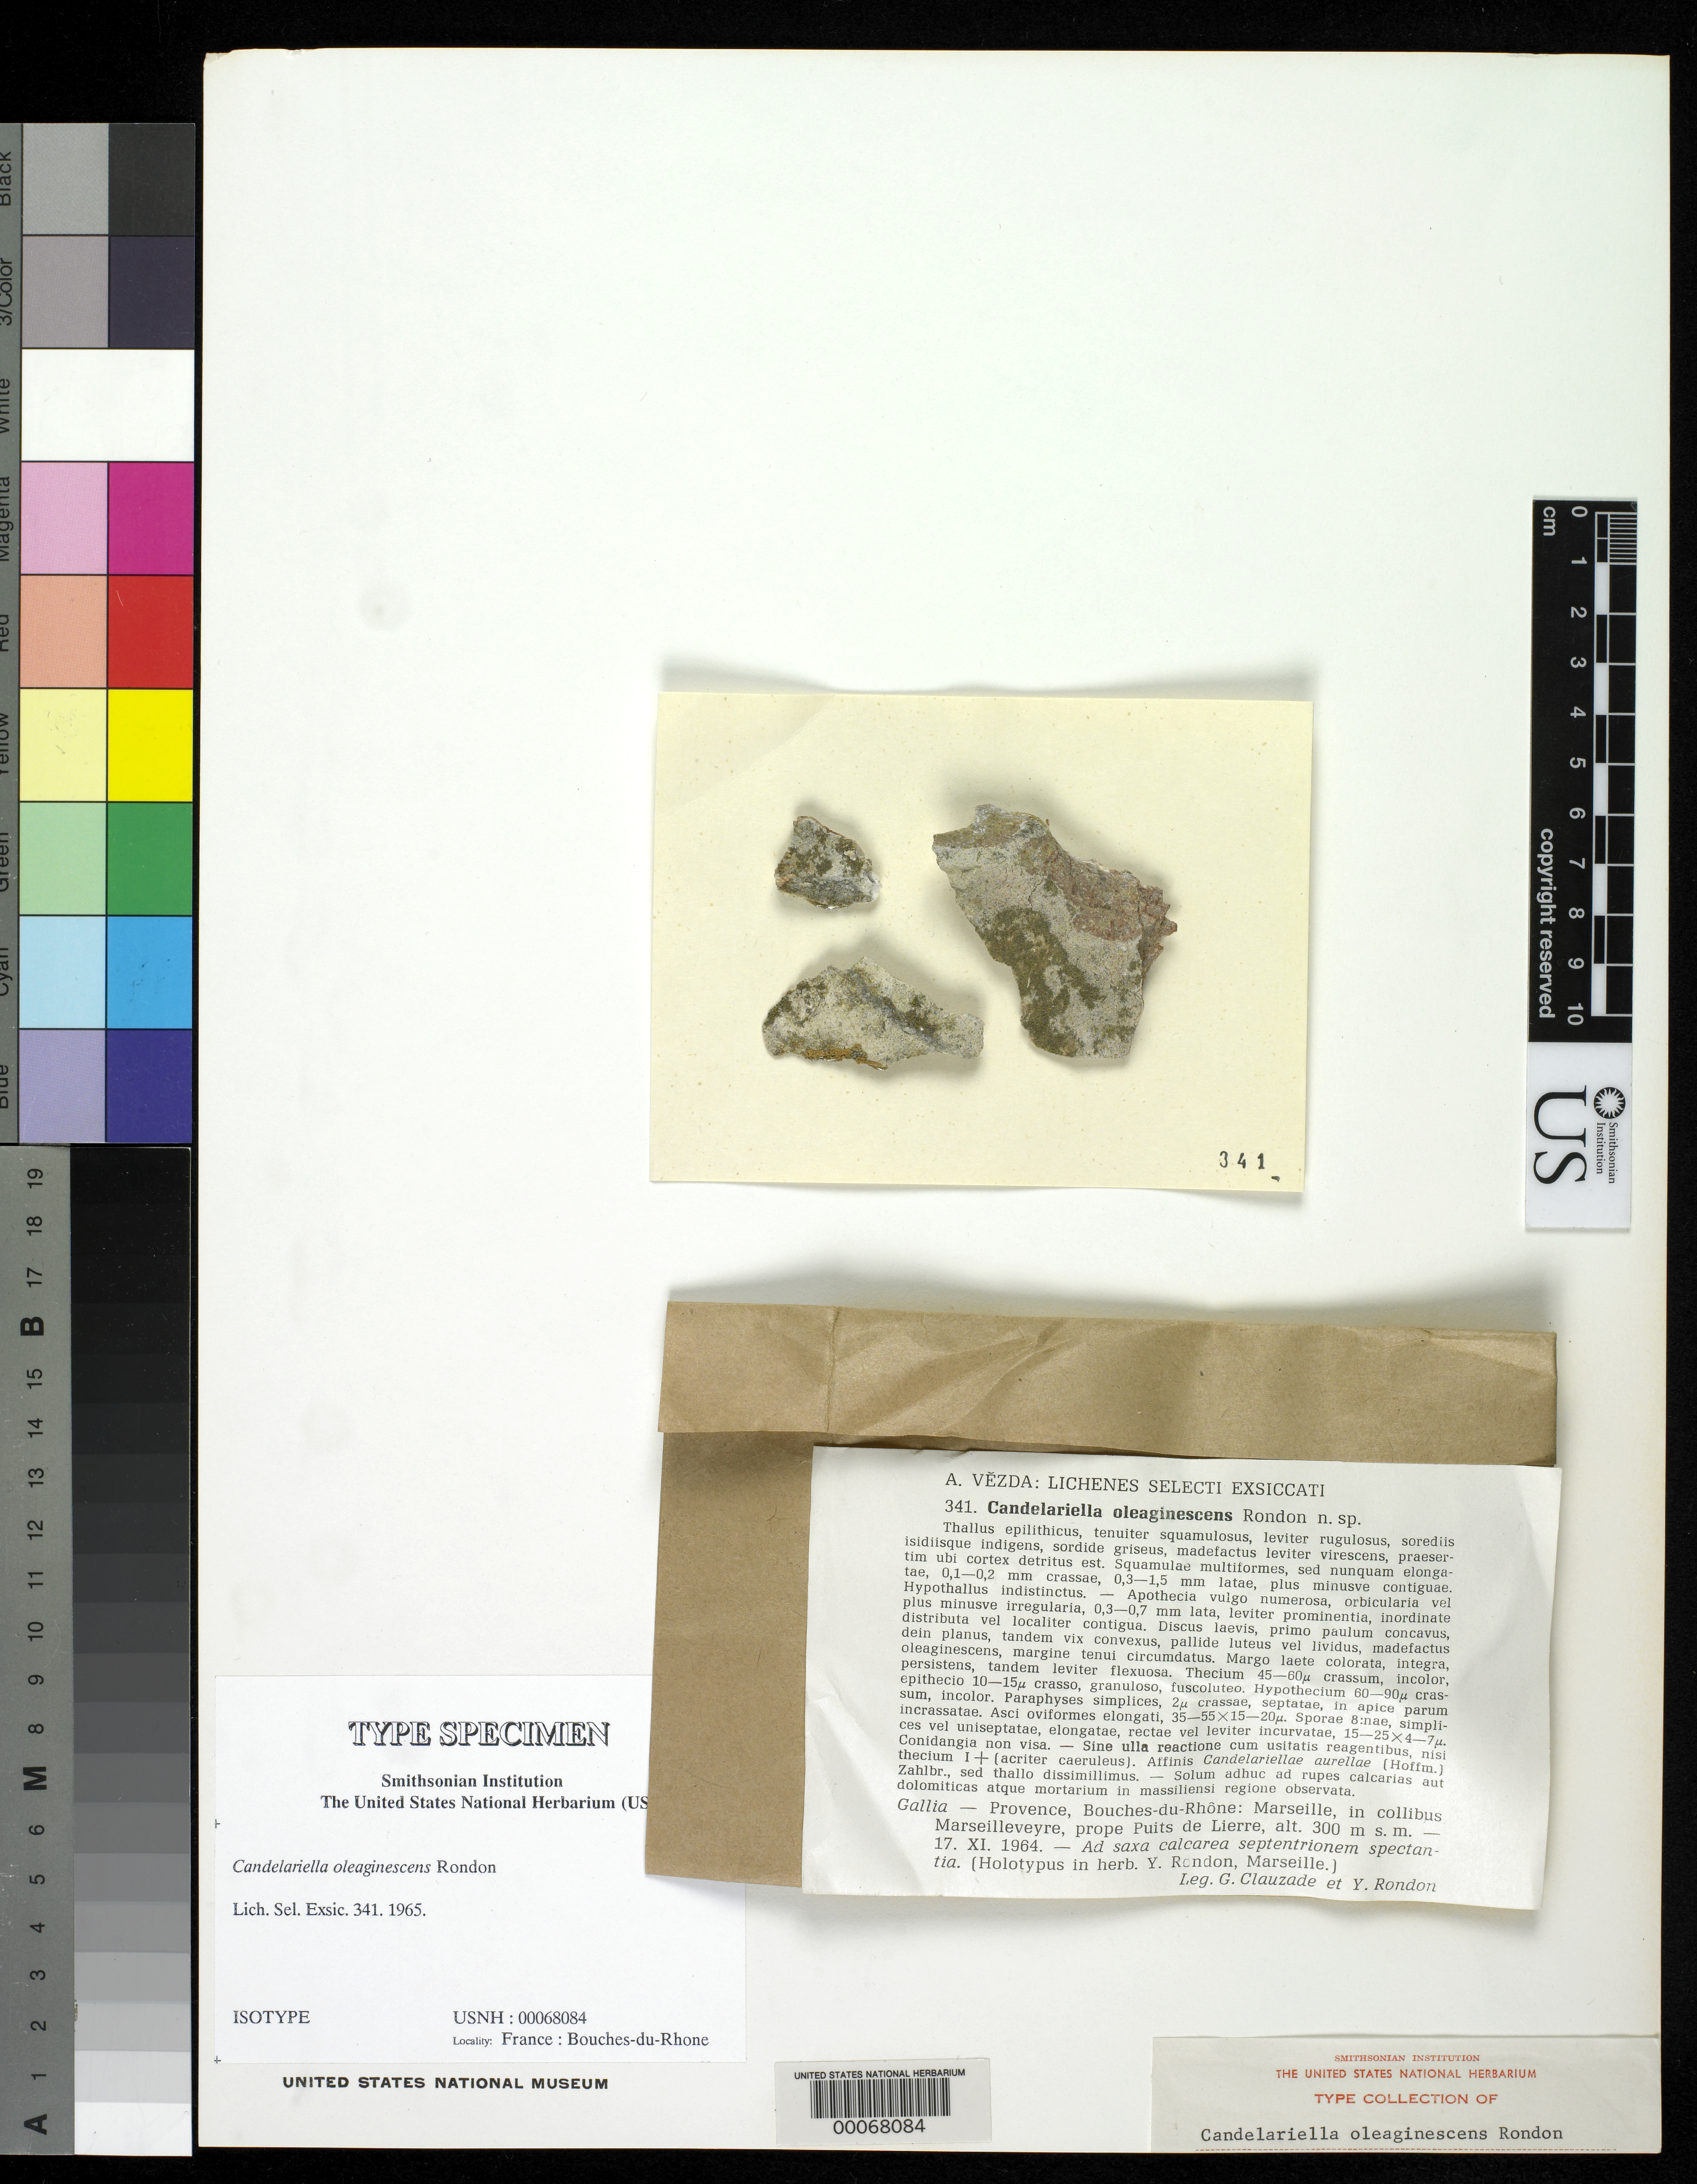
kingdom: Fungi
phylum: Ascomycota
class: Candelariomycetes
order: Candelariales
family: Candelariaceae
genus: Candelariella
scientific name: Candelariella oleaginescens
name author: Rondon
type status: Isotype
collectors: G. Clauzade & Y. Rondon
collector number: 341 (Vezda No.)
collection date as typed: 17 Nov 1964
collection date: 1964-11-17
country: France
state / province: Provence-Alpes-Côte d'Azur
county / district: Bouches-du-Rhône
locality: Marseille, in collibus Marseilleveyre, prope puits de Lierre. [Marseille, on Montagne de Marseilleveyre, near Puits de Lierre. (ivy well?)]